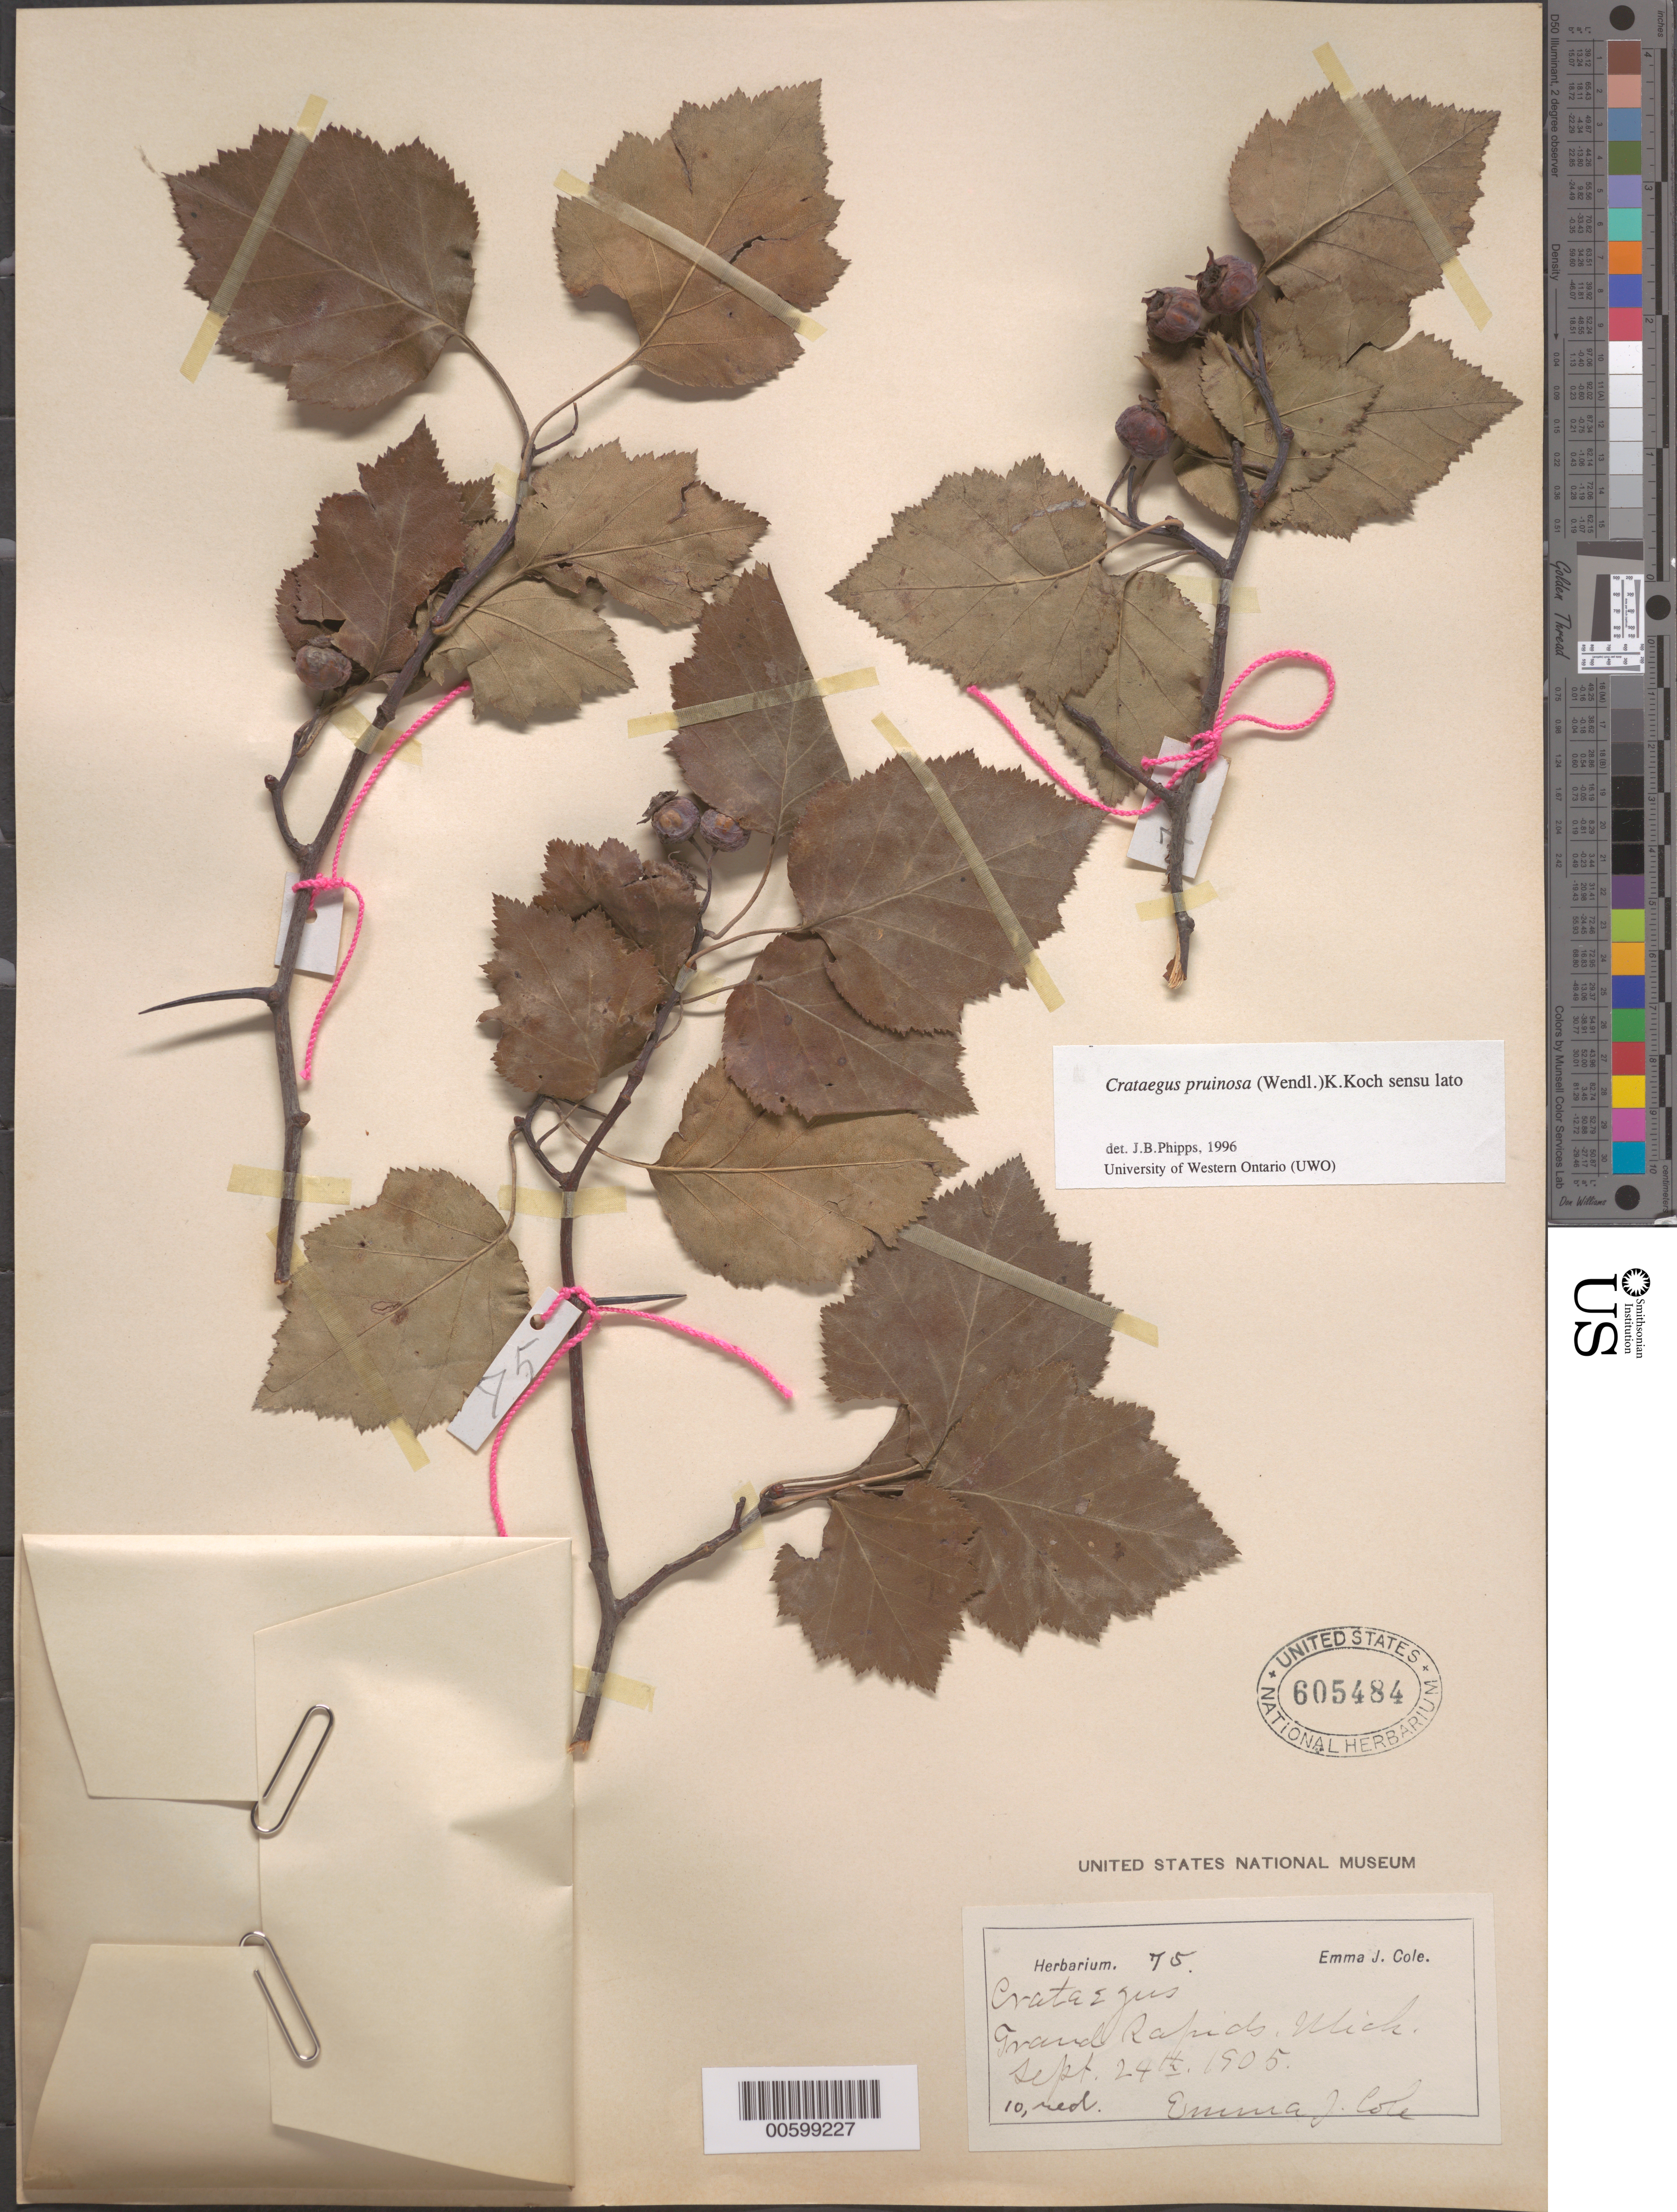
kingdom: Plantae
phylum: Tracheophyta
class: Magnoliopsida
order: Rosales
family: Rosaceae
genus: Crataegus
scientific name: Crataegus pruinosa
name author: (H.L. Wendl.) K. Koch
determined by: Phipps, James B., (UWO), University of Western Ontario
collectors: E. Cole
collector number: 75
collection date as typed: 24 Sep 1905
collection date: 1905-09-24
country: United States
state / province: Michigan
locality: Grand Rapids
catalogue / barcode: US 605484